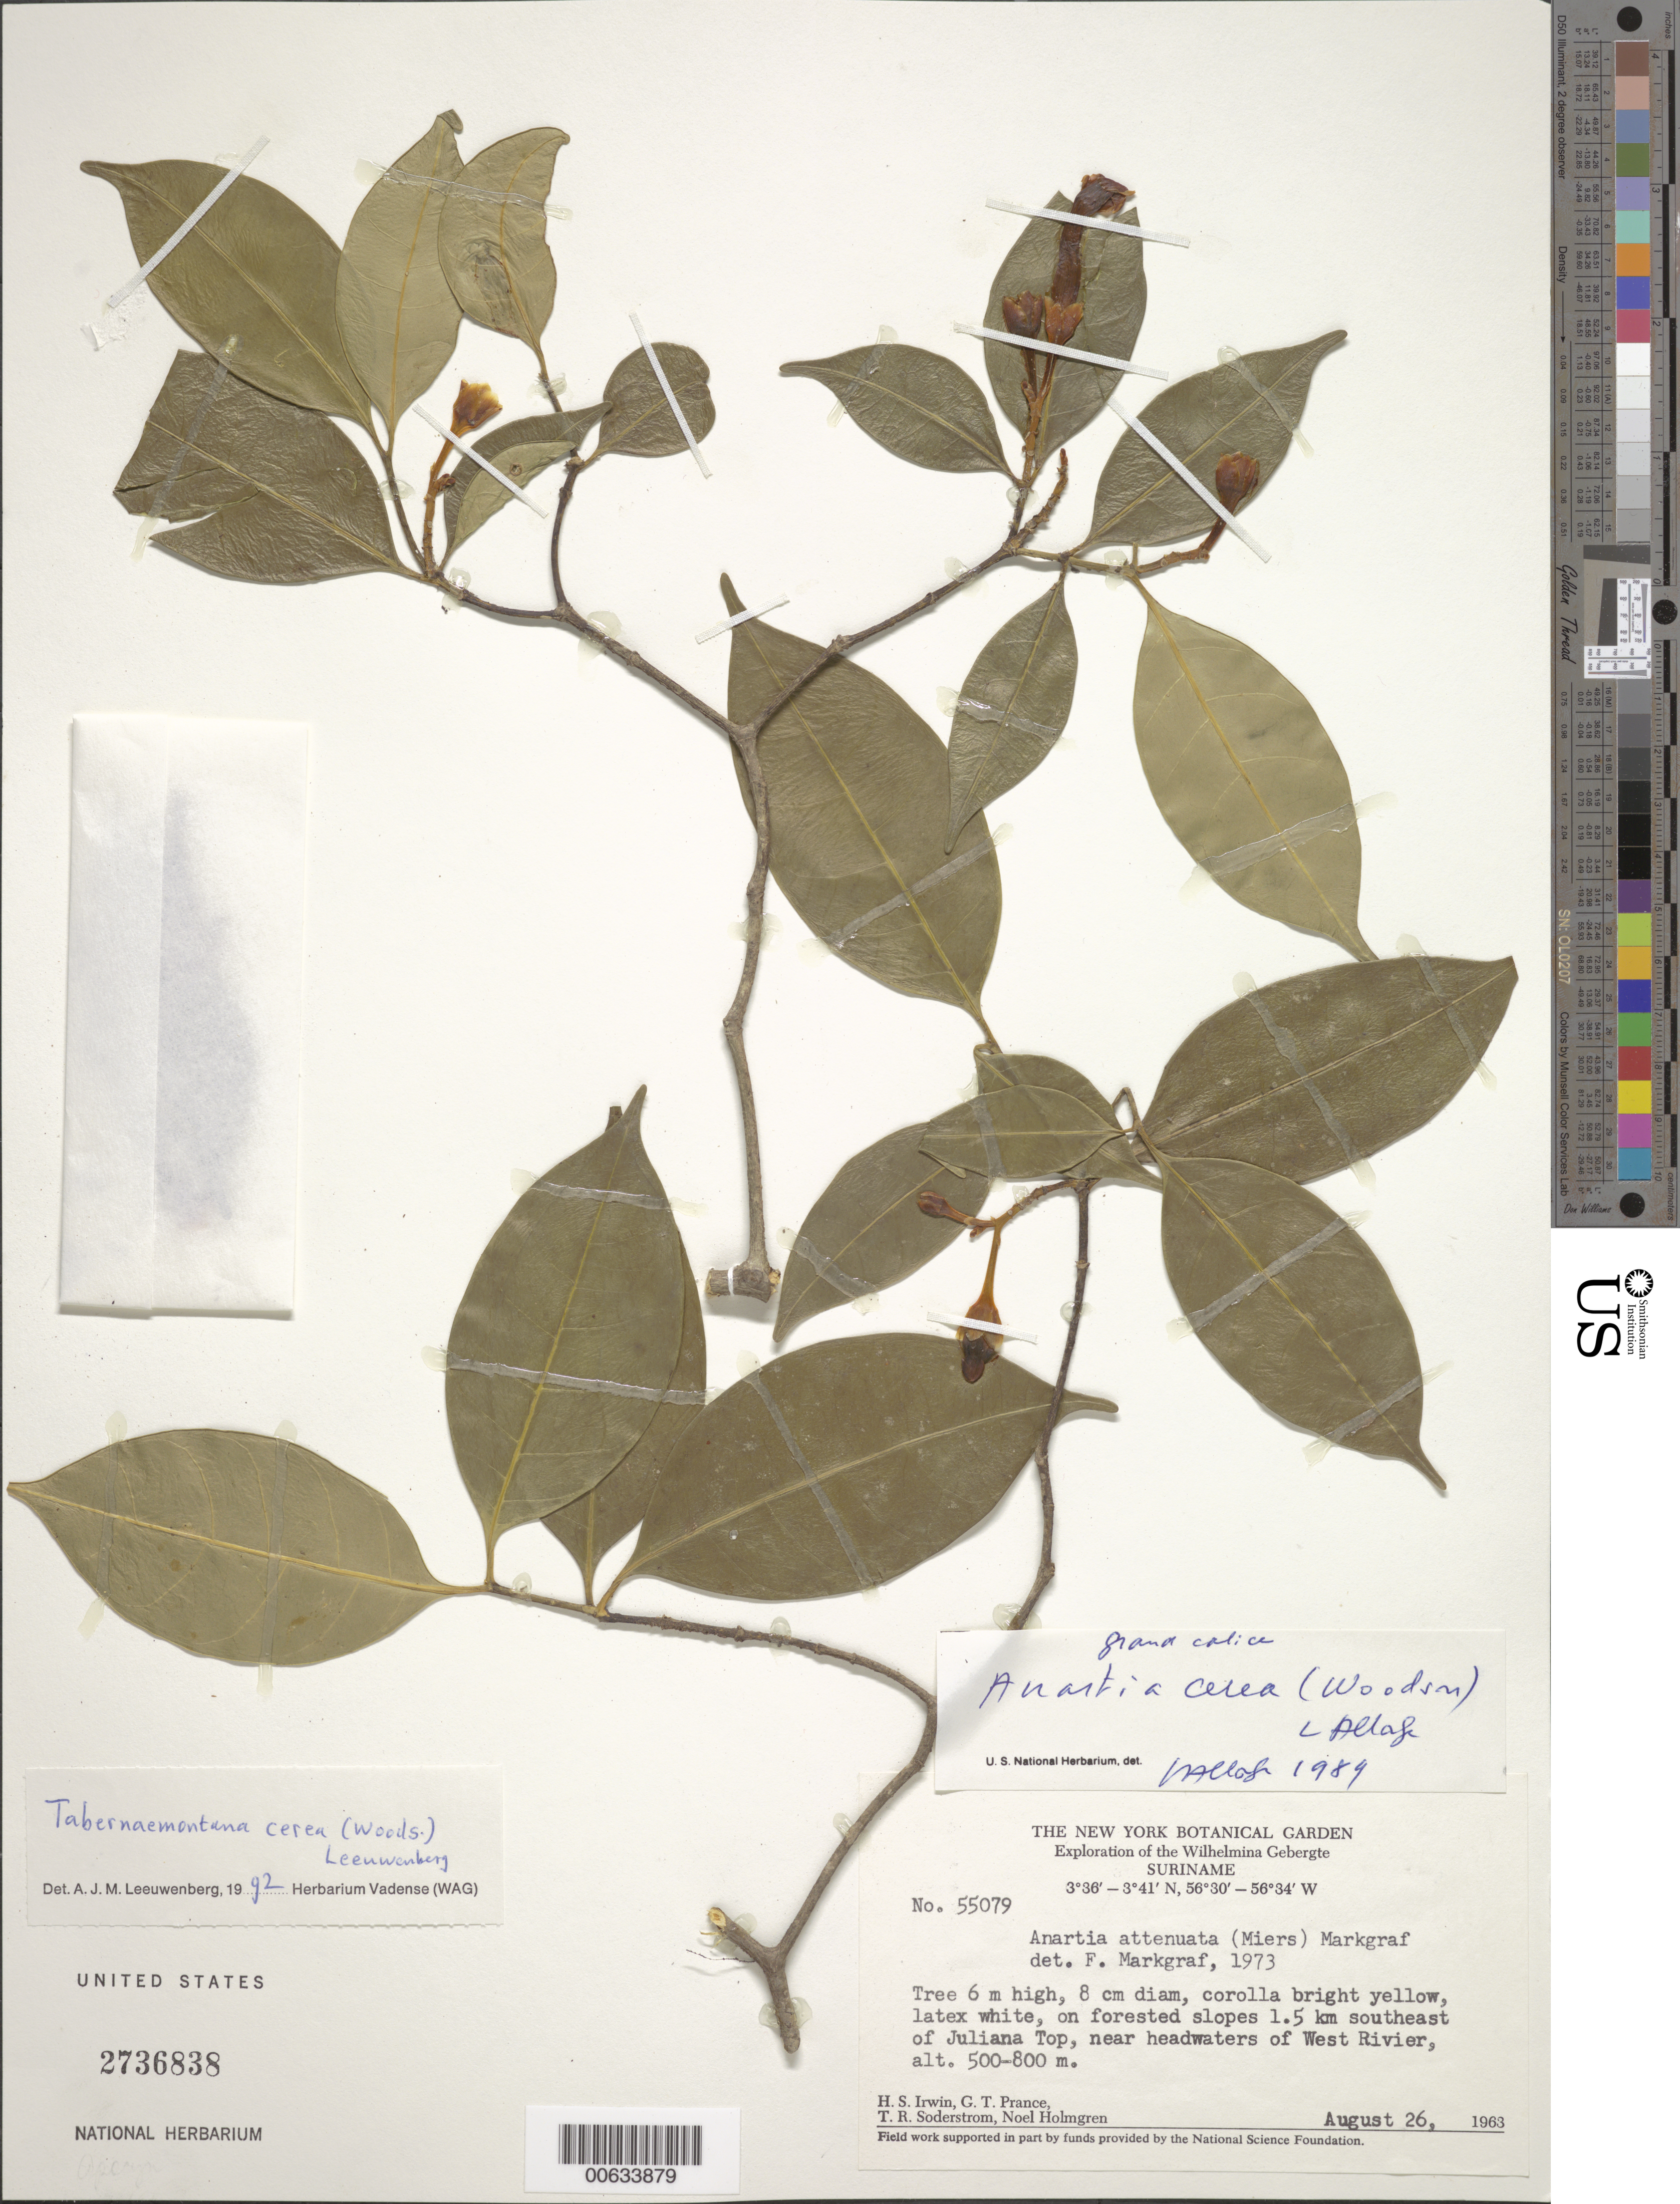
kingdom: Plantae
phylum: Tracheophyta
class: Magnoliopsida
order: Gentianales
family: Apocynaceae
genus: Tabernaemontana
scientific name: Tabernaemontana cerea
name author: (Woodson) Leewenberg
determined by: Leeuwenberg, A. J. M.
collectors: H. Irwin, G. T. Prance, T. R. Soderstrom & N. H. Holmgren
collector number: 55079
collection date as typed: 26-Aug-63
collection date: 1963-08-26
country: Suriname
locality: Juliana Top, 1.5 km SE of, near headwaters of West River, Wilhelmina Gebergte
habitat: Forested slopes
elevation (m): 500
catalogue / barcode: US 2736838